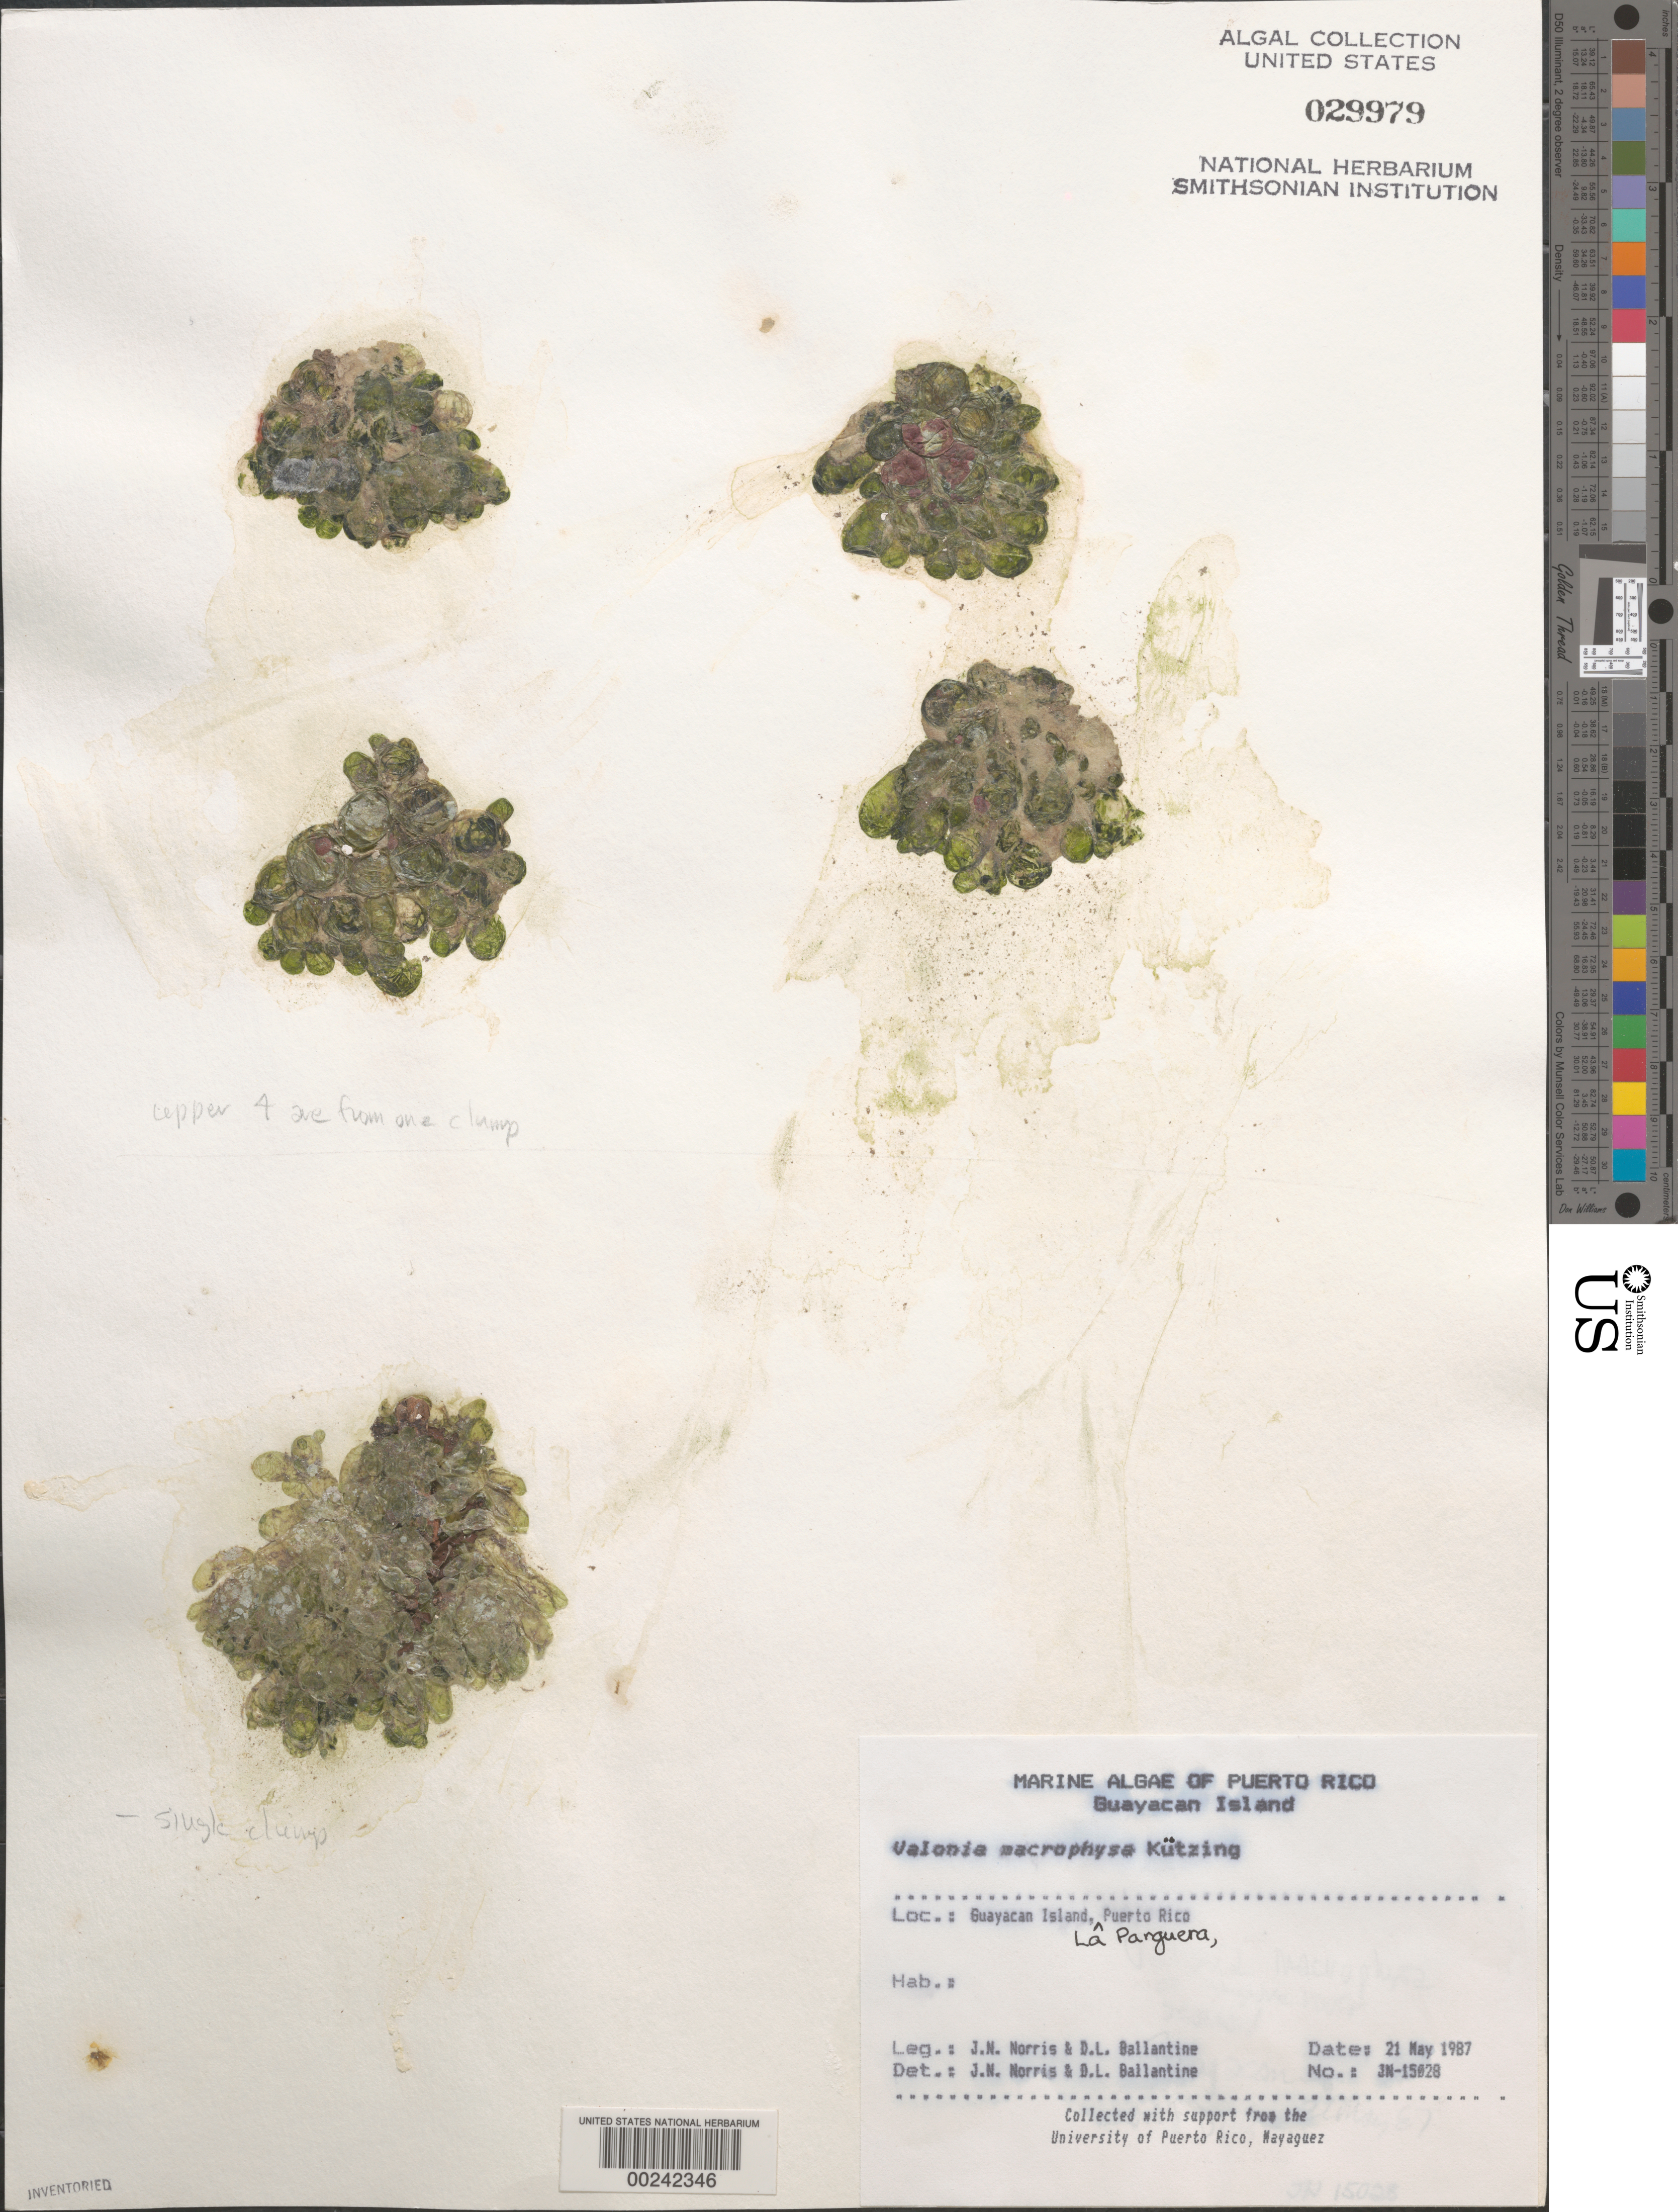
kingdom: Plantae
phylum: Chlorophyta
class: Ulvophyceae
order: Siphonocladales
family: Valoniaceae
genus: Valonia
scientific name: Valonia macrophysa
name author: Kütz.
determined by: Norris, J. N.; Ballantine, D. L.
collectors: J. N. Norris & D.L. Ballantine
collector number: JN-15028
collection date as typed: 21 May 1987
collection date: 1987-05-21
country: Puerto Rico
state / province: Lajas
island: Guayacan Island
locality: La Parguera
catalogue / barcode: US 29979